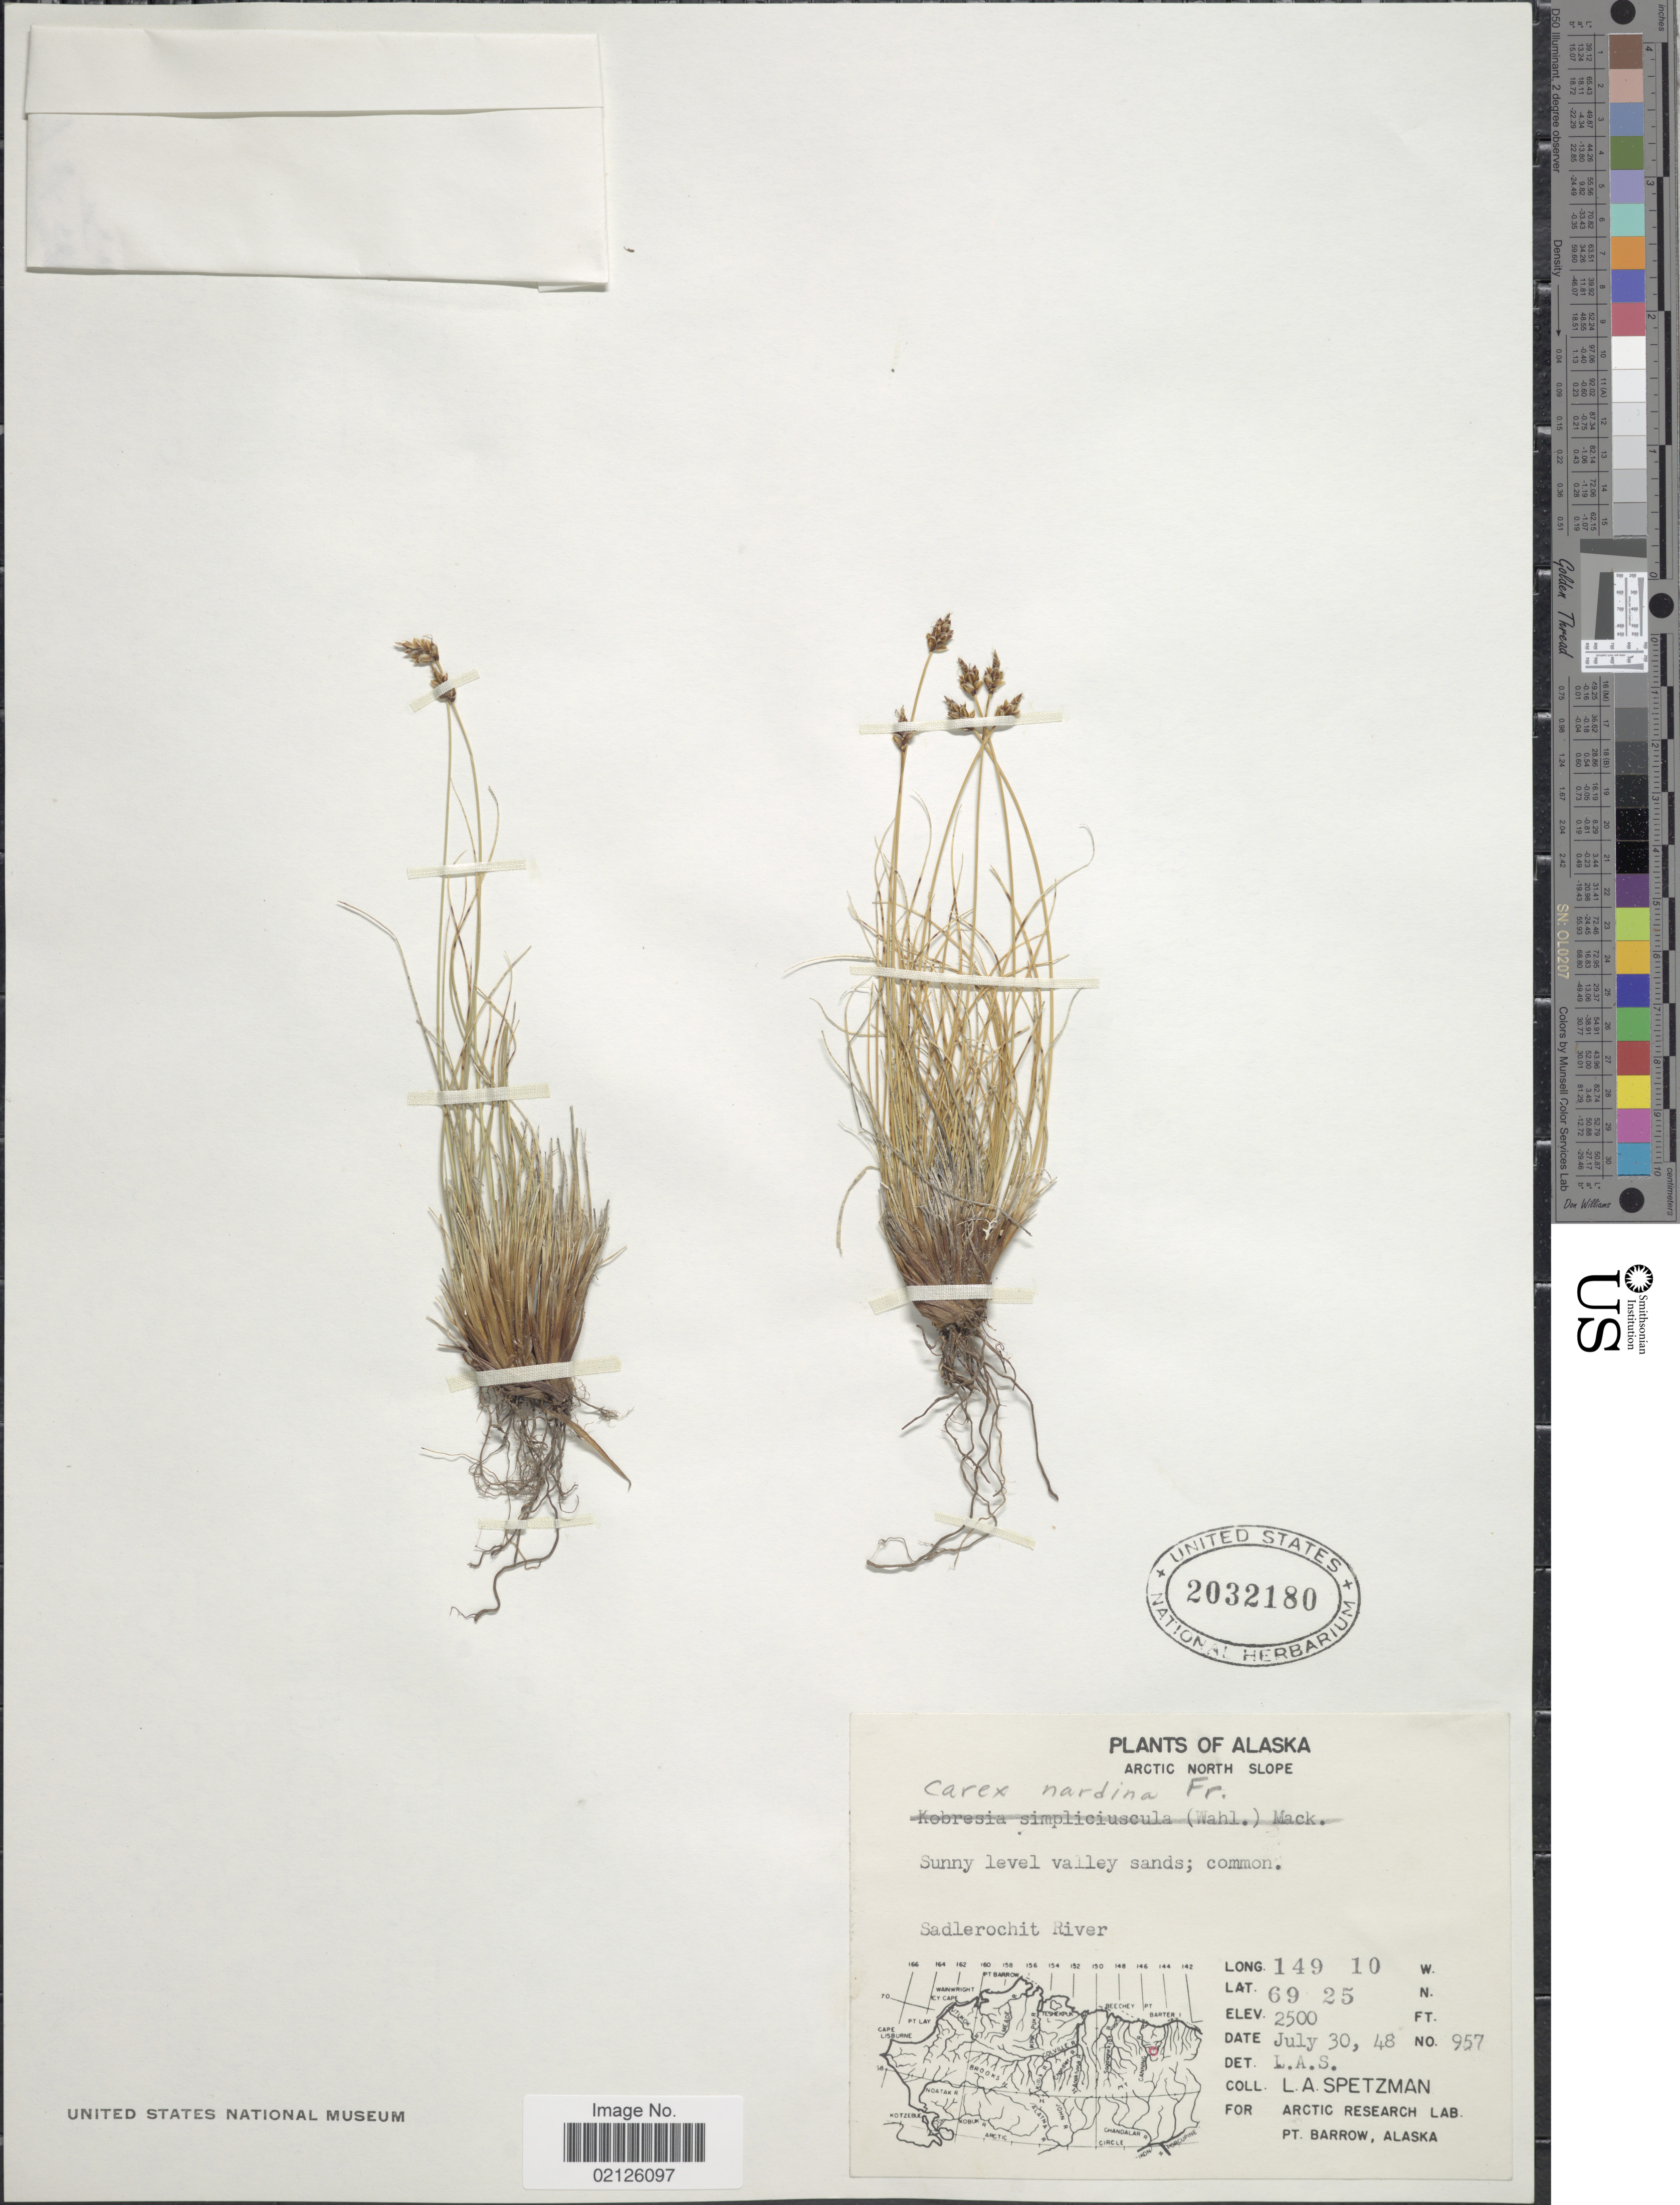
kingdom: Plantae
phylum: Tracheophyta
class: Liliopsida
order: Poales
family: Cyperaceae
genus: Carex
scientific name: Carex nardina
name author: (Hornem.) Fr.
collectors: L. Spetzman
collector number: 957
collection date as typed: Transcribed d/m/y: 30/7/48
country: United States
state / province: Alaska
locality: Arctic North Slope, Sadlerochit River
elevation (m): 762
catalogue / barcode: US 2032180